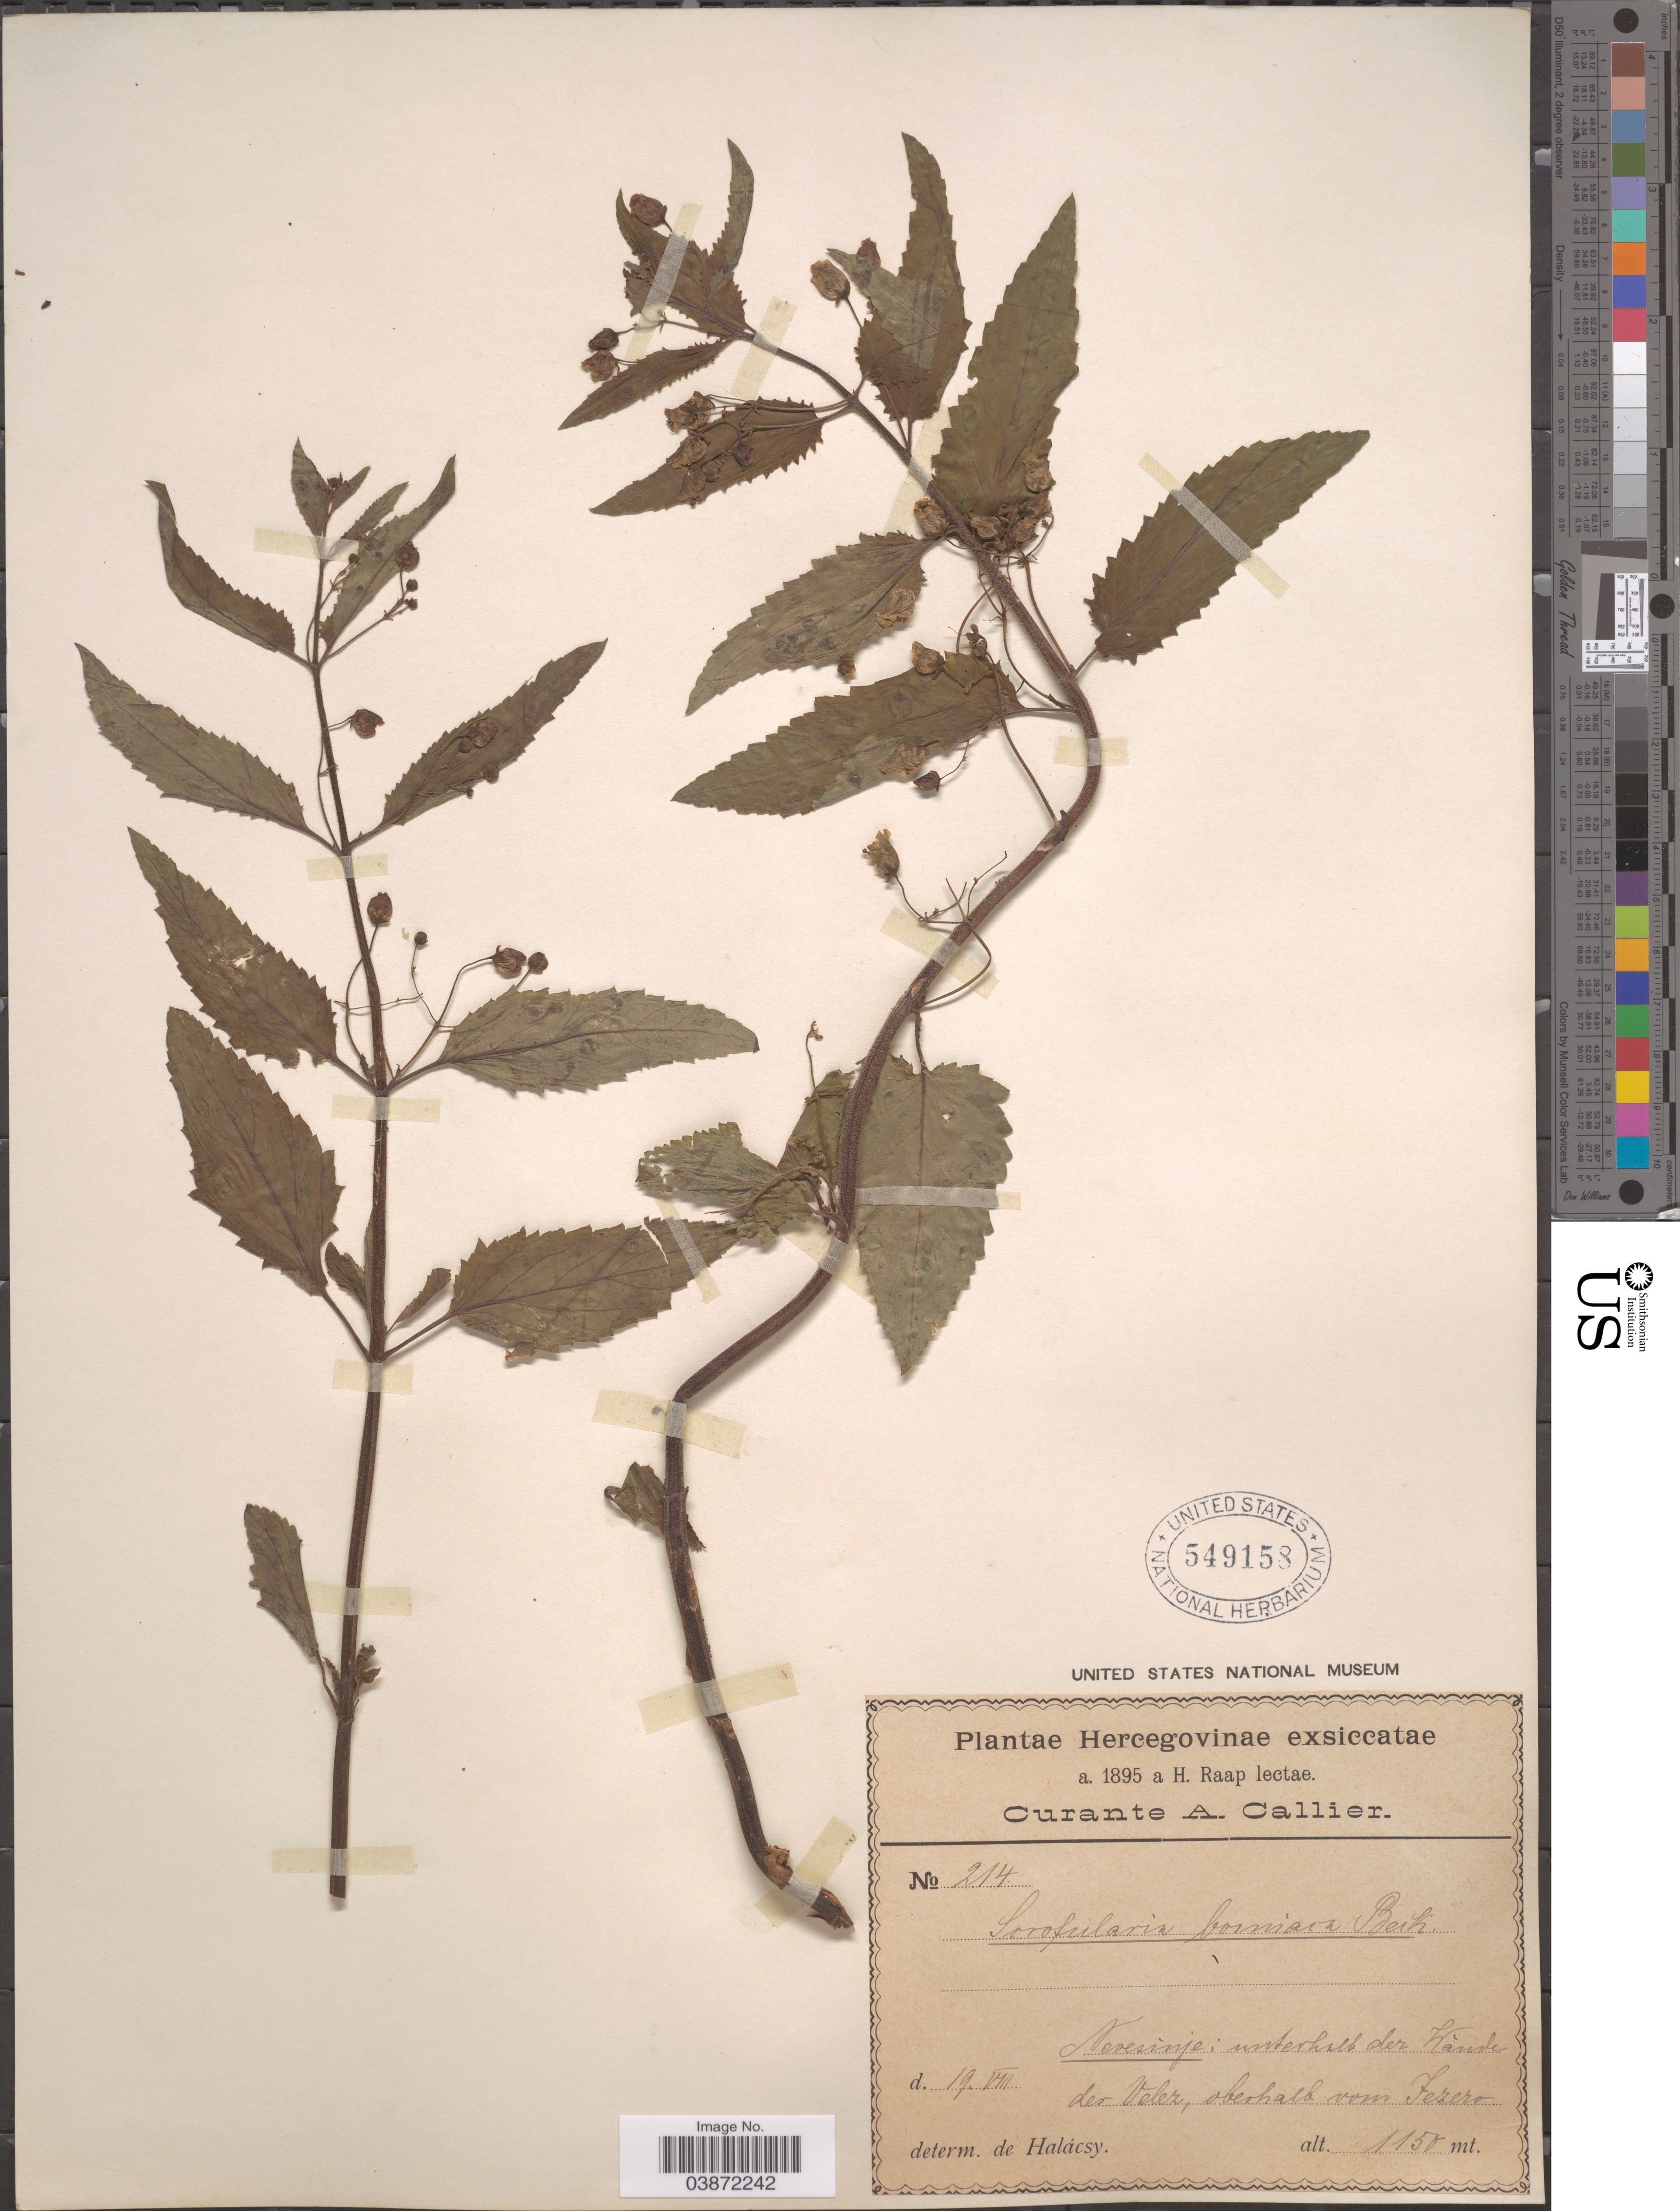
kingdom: Plantae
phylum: Tracheophyta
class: Magnoliopsida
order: Lamiales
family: Scrophulariaceae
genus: Scrophularia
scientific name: Scrophularia bosniaca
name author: Beck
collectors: H. Raap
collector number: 214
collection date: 1895-08-19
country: Bosnia and Herzegovina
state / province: Srpska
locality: Hercegovinae. Nevesinje: unterhalb der Hànde [interpreted] des Velez, oberhalb vom Fezero.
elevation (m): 1150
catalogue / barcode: US 549158